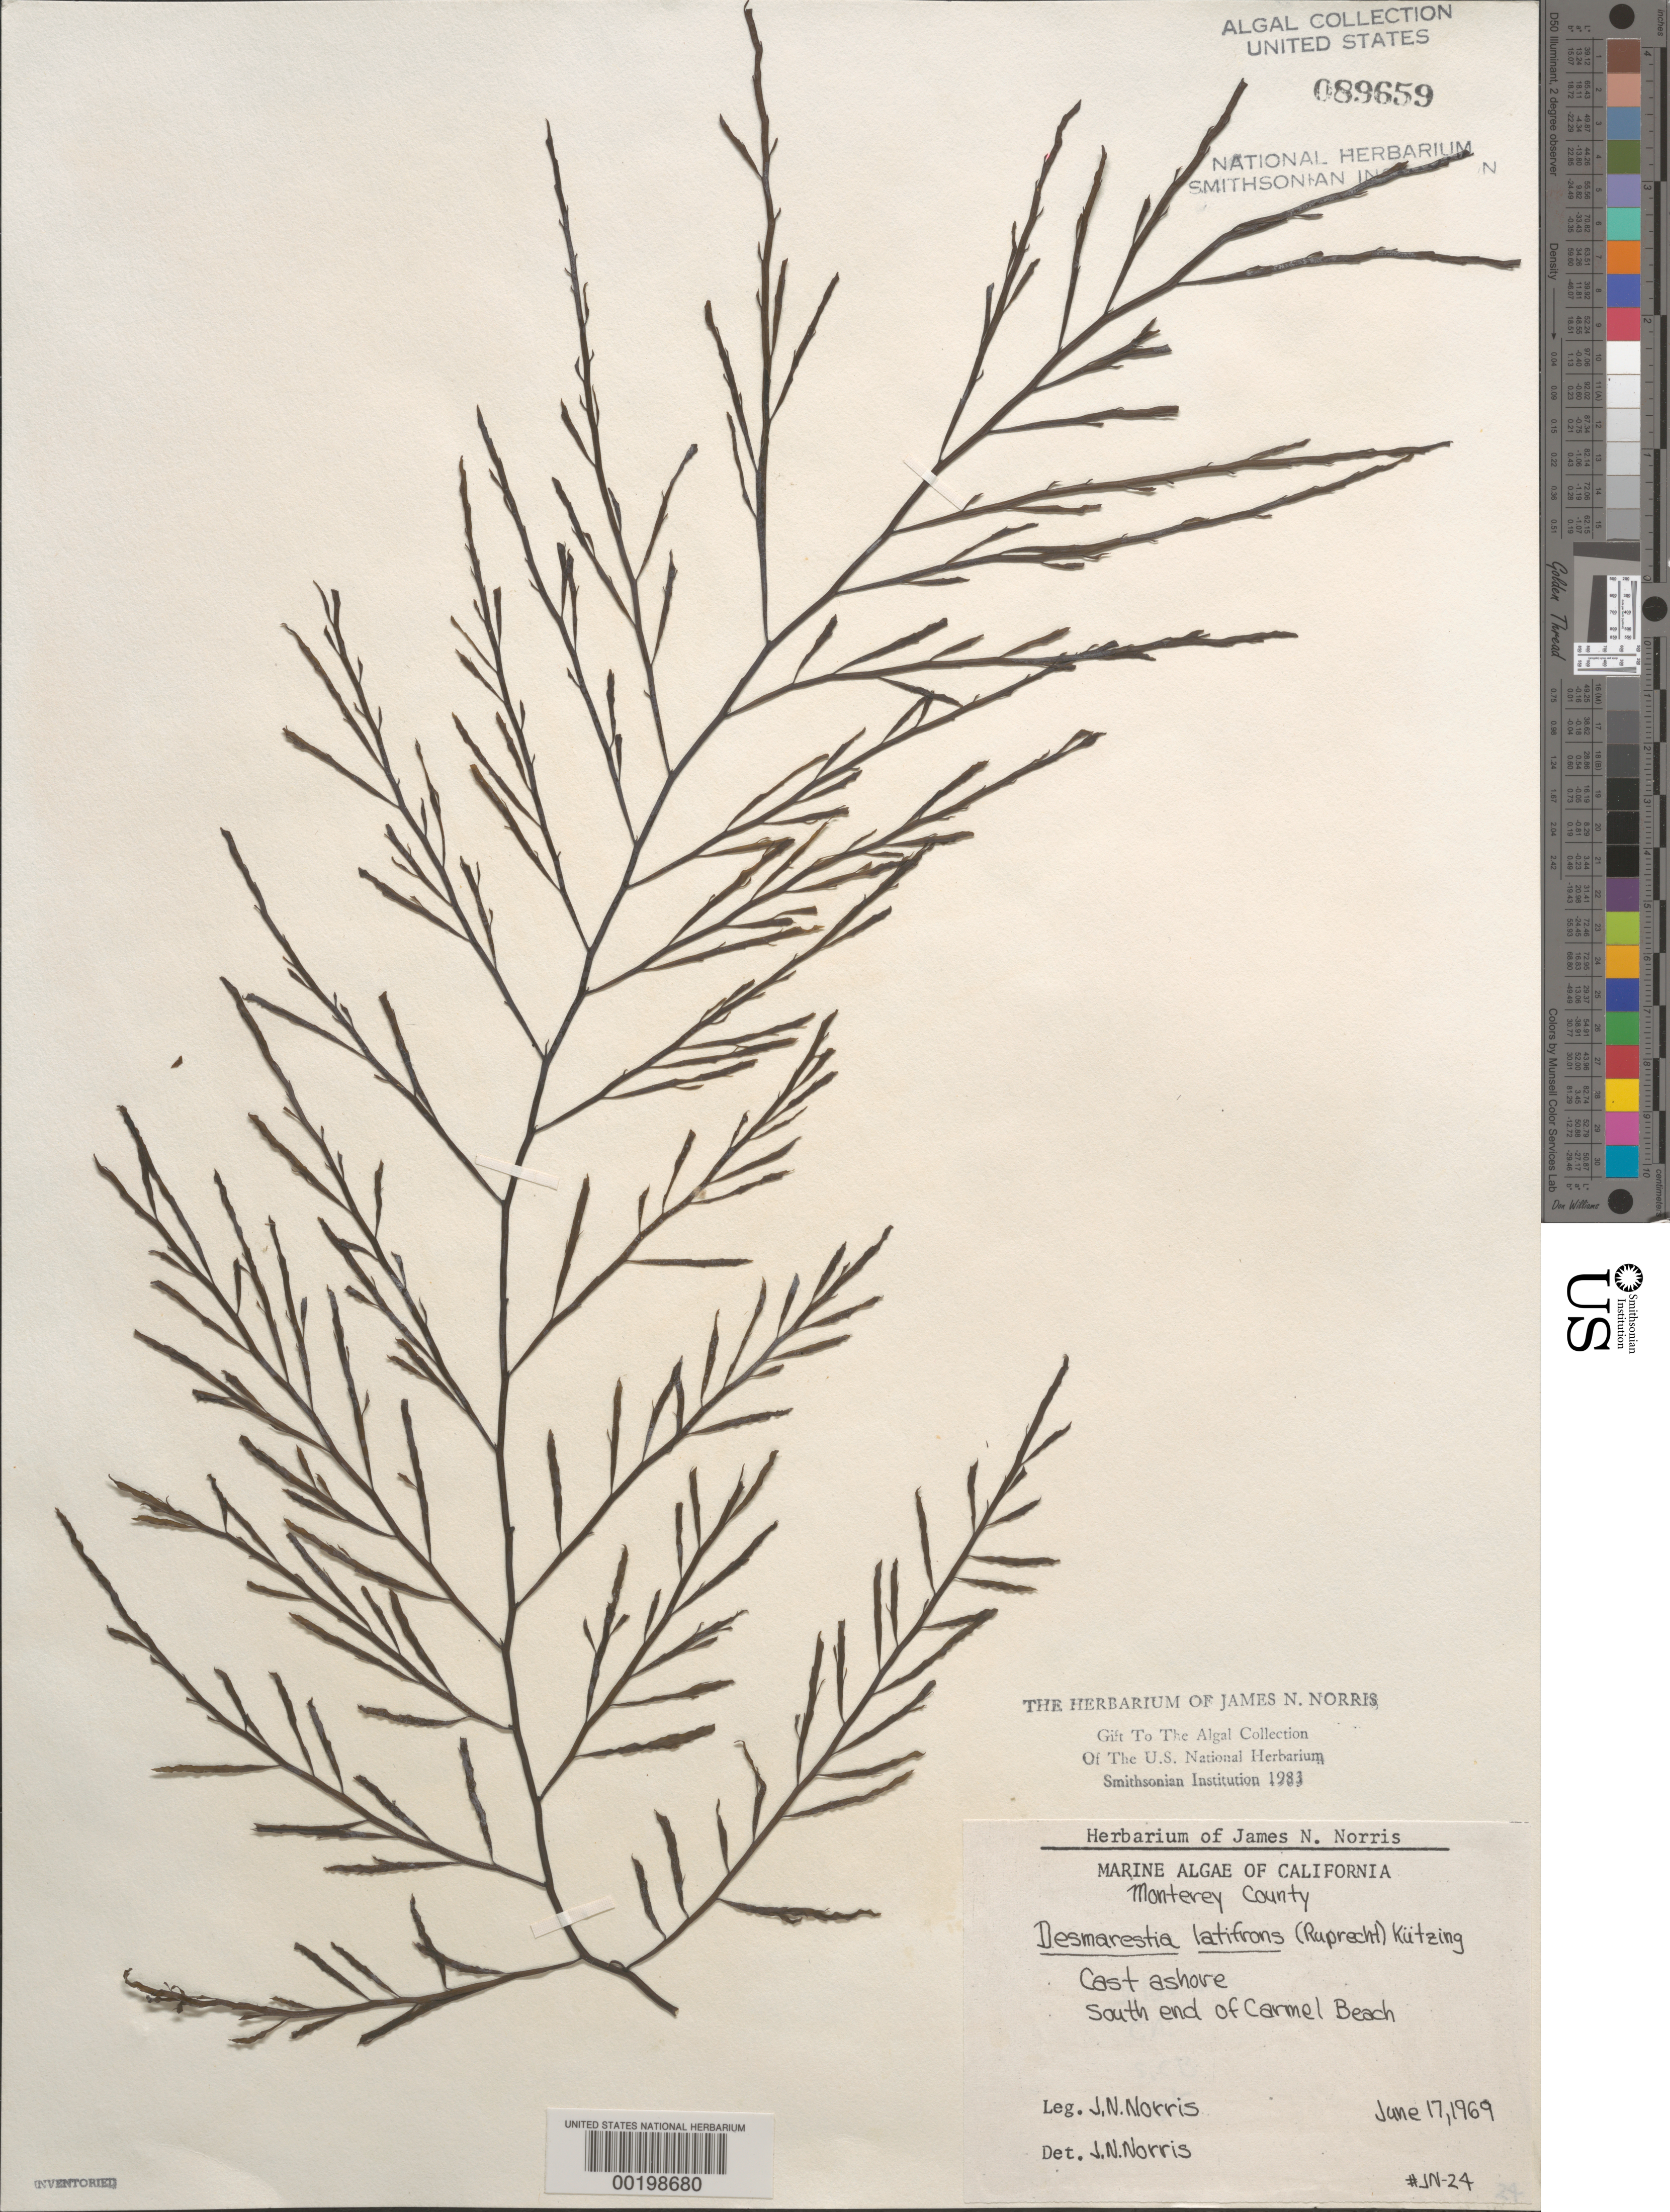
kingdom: Chromista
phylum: Ochrophyta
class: Phaeophyceae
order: Desmarestiales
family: Desmarestiaceae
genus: Desmarestia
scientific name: Desmarestia latifrons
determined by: Norris, James N.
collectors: J. N. Norris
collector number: JN-24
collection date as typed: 17 Jun 1969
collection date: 1969-06-17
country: United States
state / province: California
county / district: Monterey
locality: Carmel Beach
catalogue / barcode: US 89659